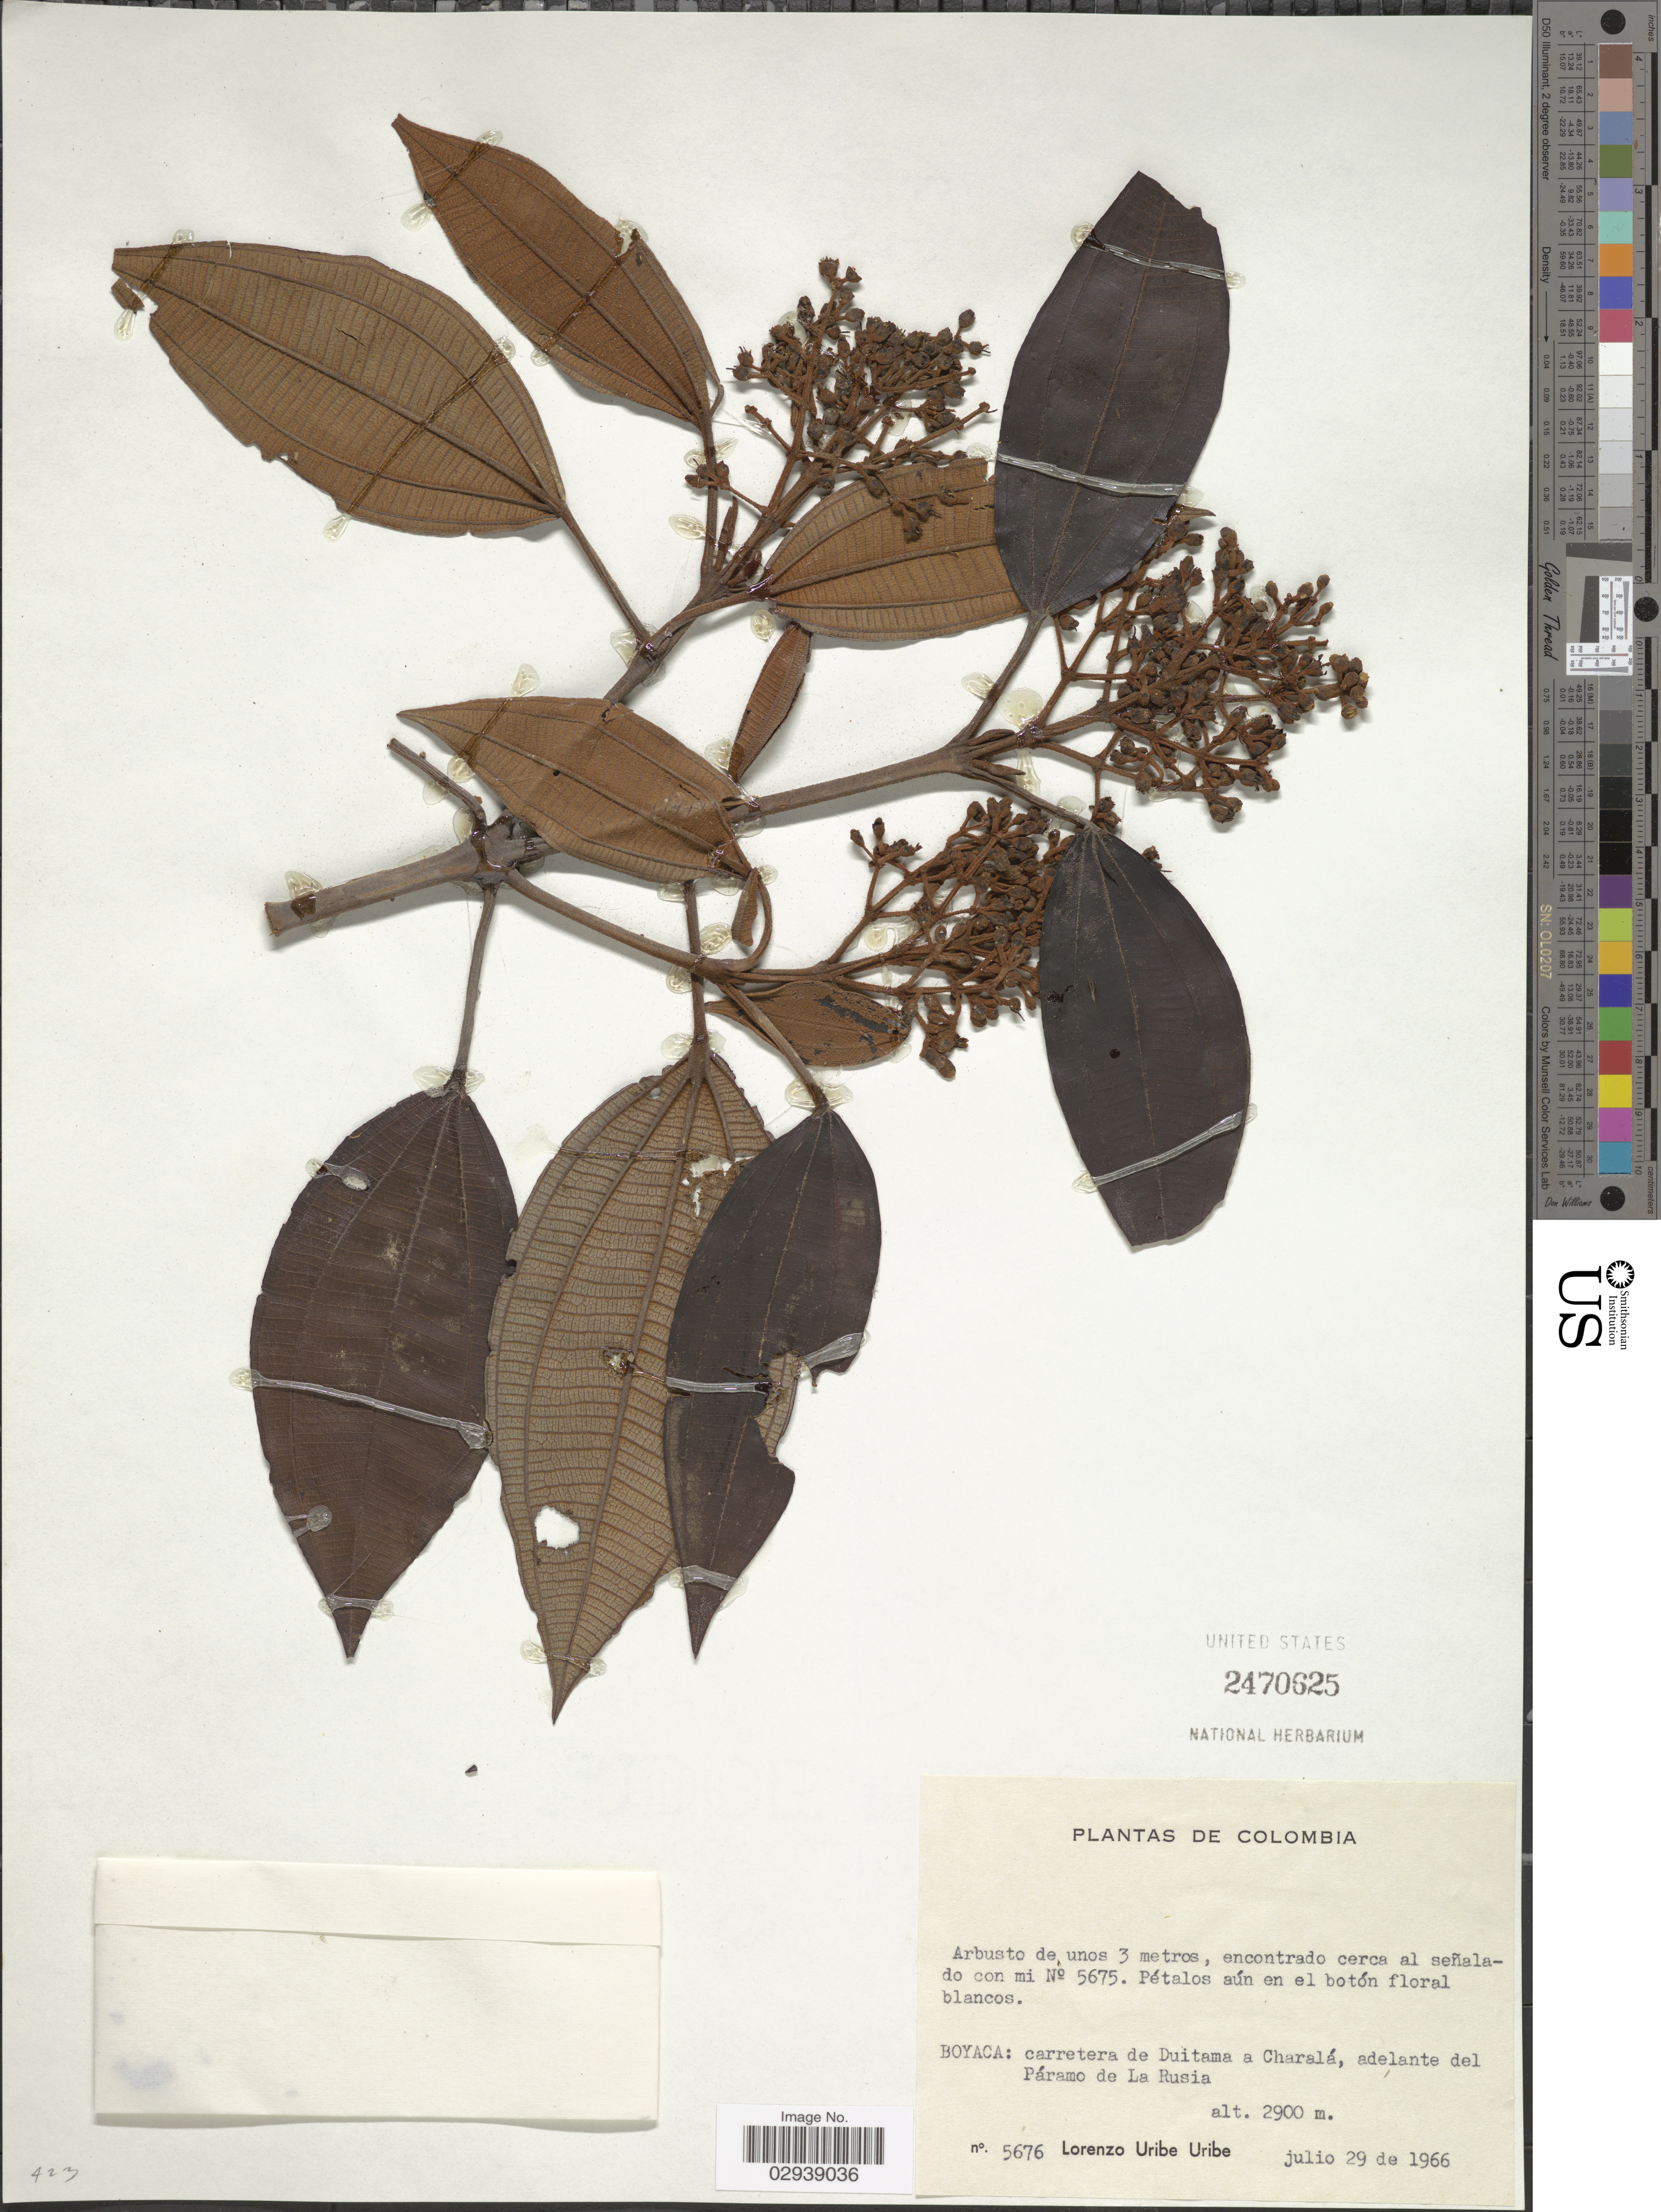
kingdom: Plantae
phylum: Tracheophyta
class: Magnoliopsida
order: Myrtales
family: Melastomataceae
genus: Miconia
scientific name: Miconia dolichopoda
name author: Naudin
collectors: L. Uribe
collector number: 5676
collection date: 1966-07-29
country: Colombia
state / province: Boyacá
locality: Carretera de Duitama a Charalá, adelante del Páramo de La Rusia.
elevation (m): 2900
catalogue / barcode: US 2470625